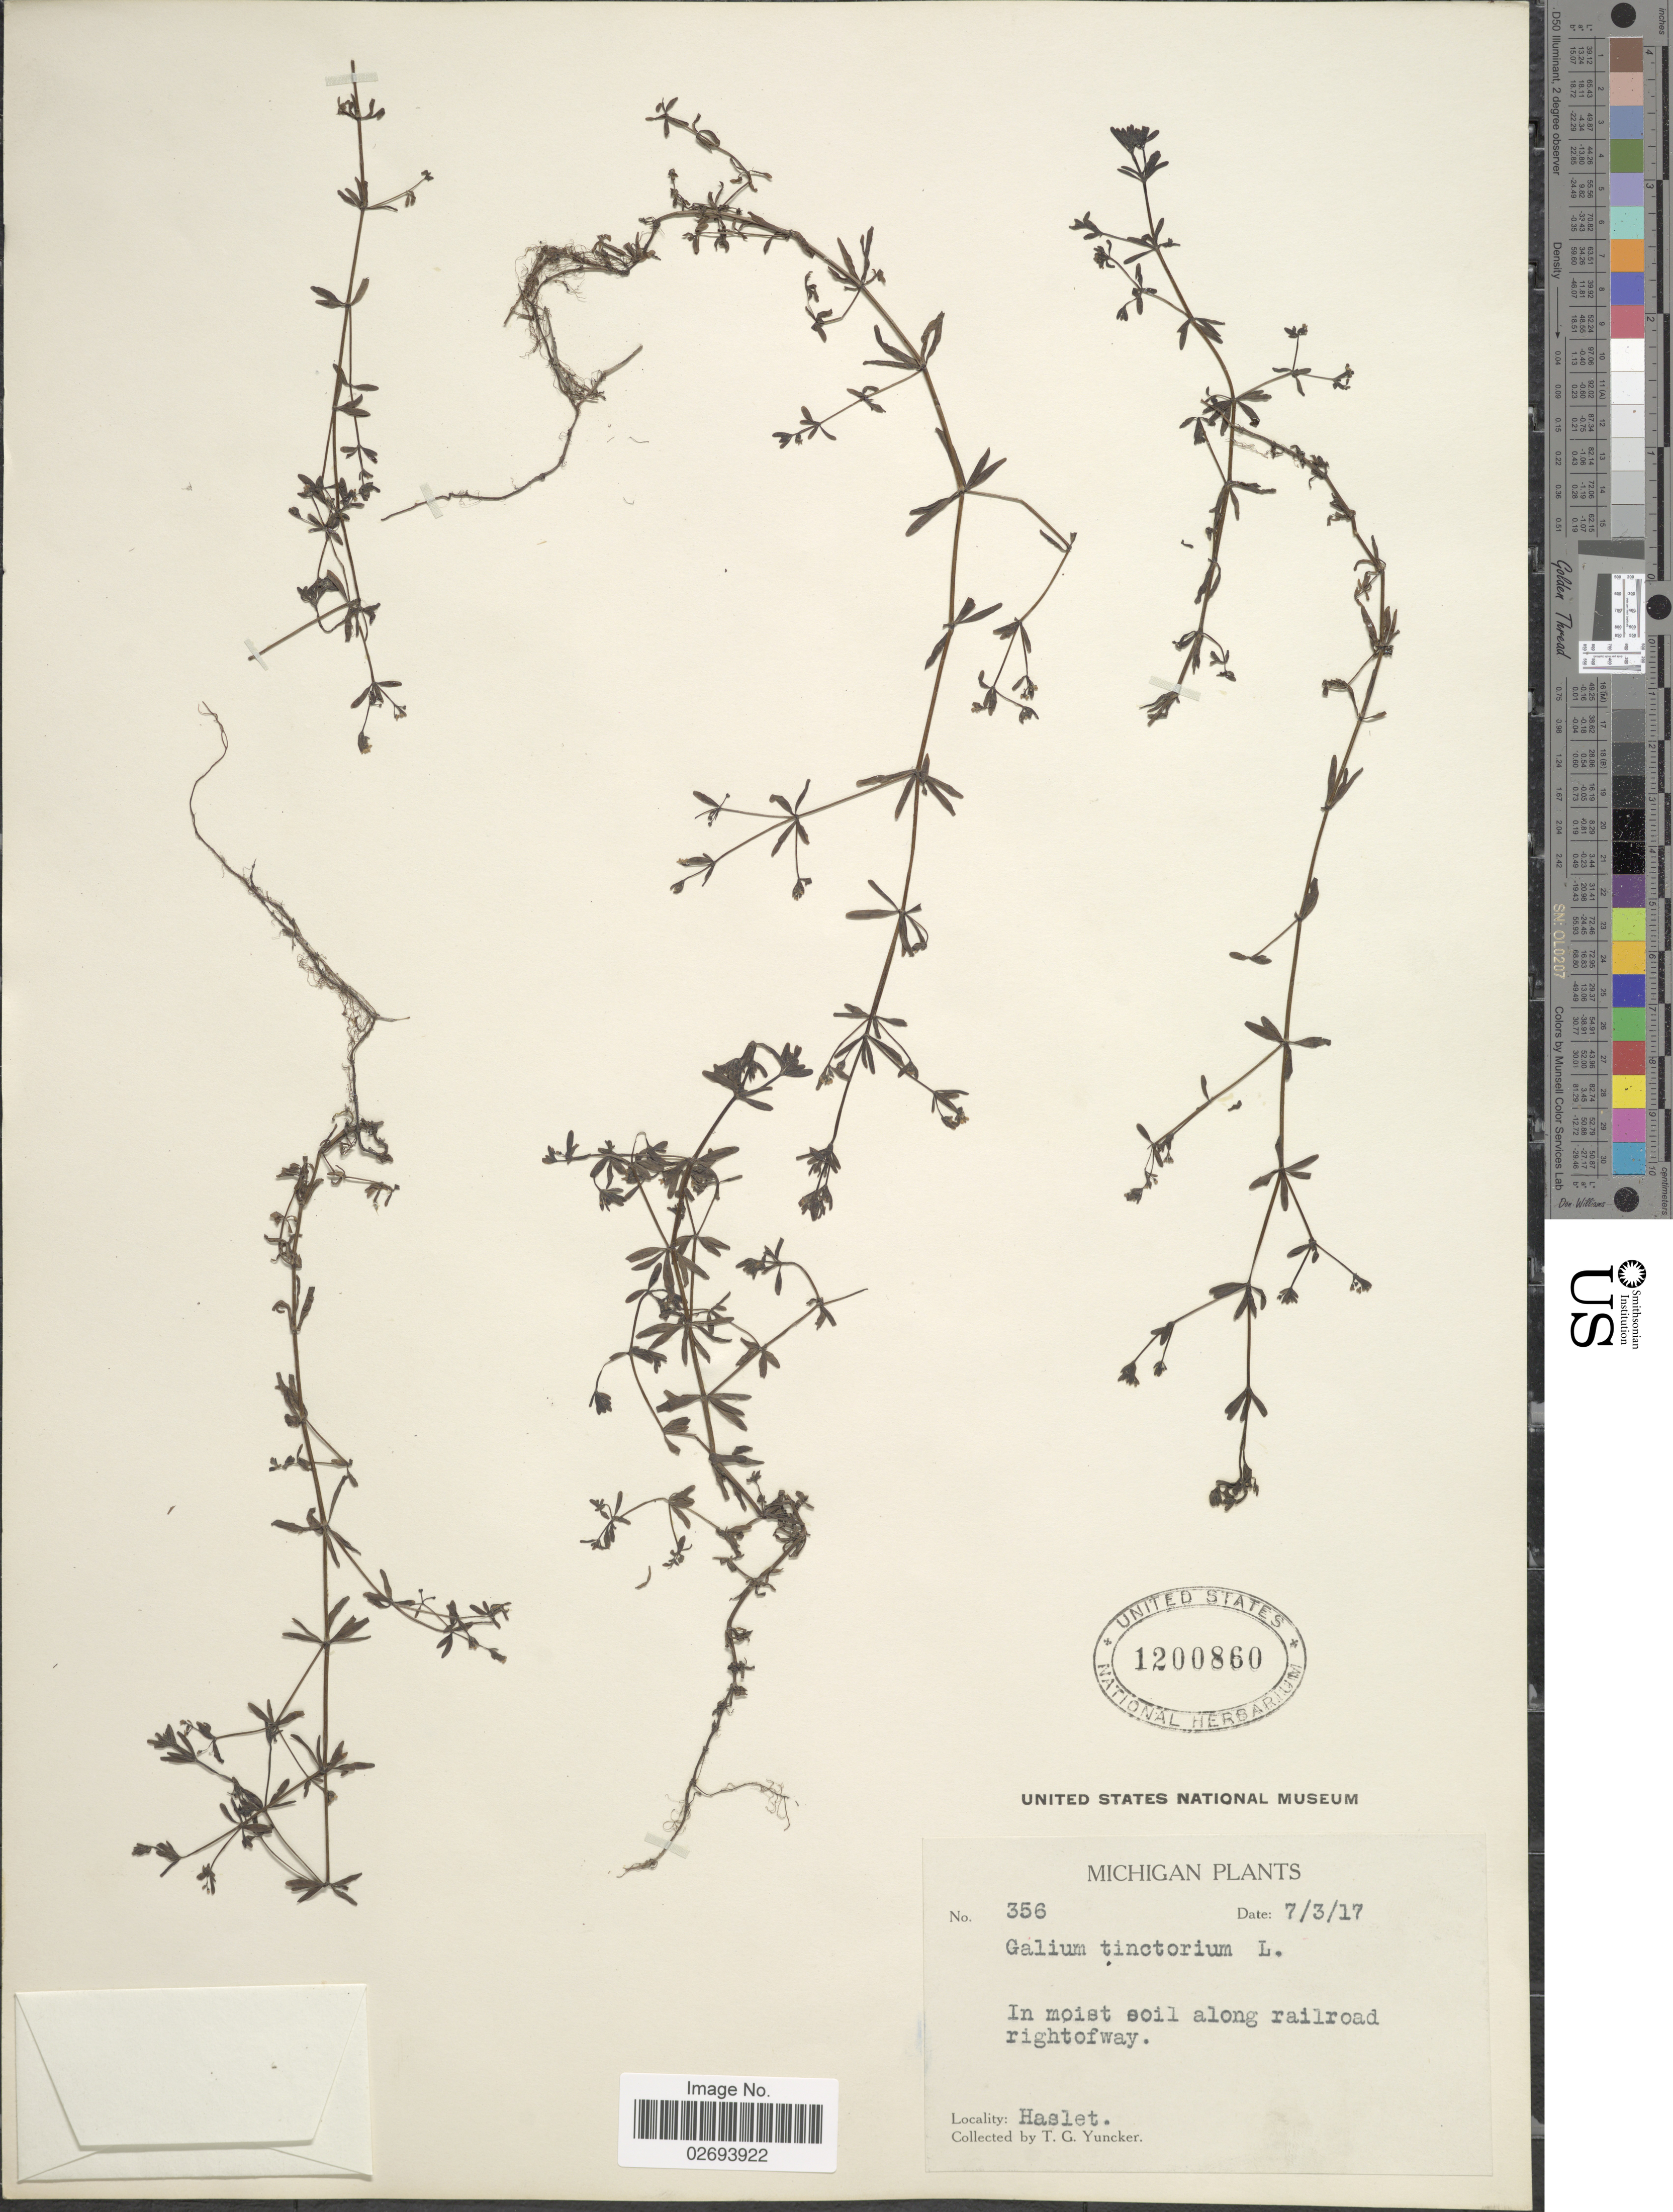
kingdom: Plantae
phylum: Tracheophyta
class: Magnoliopsida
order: Gentianales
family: Rubiaceae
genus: Galium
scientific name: Galium tinctorium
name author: (L.) Scop.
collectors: T. G. Yuncker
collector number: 356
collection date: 1917-07-03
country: United States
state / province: Michigan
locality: In moist soil along railroad rightofway. Haslet.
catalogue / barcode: US 1200860